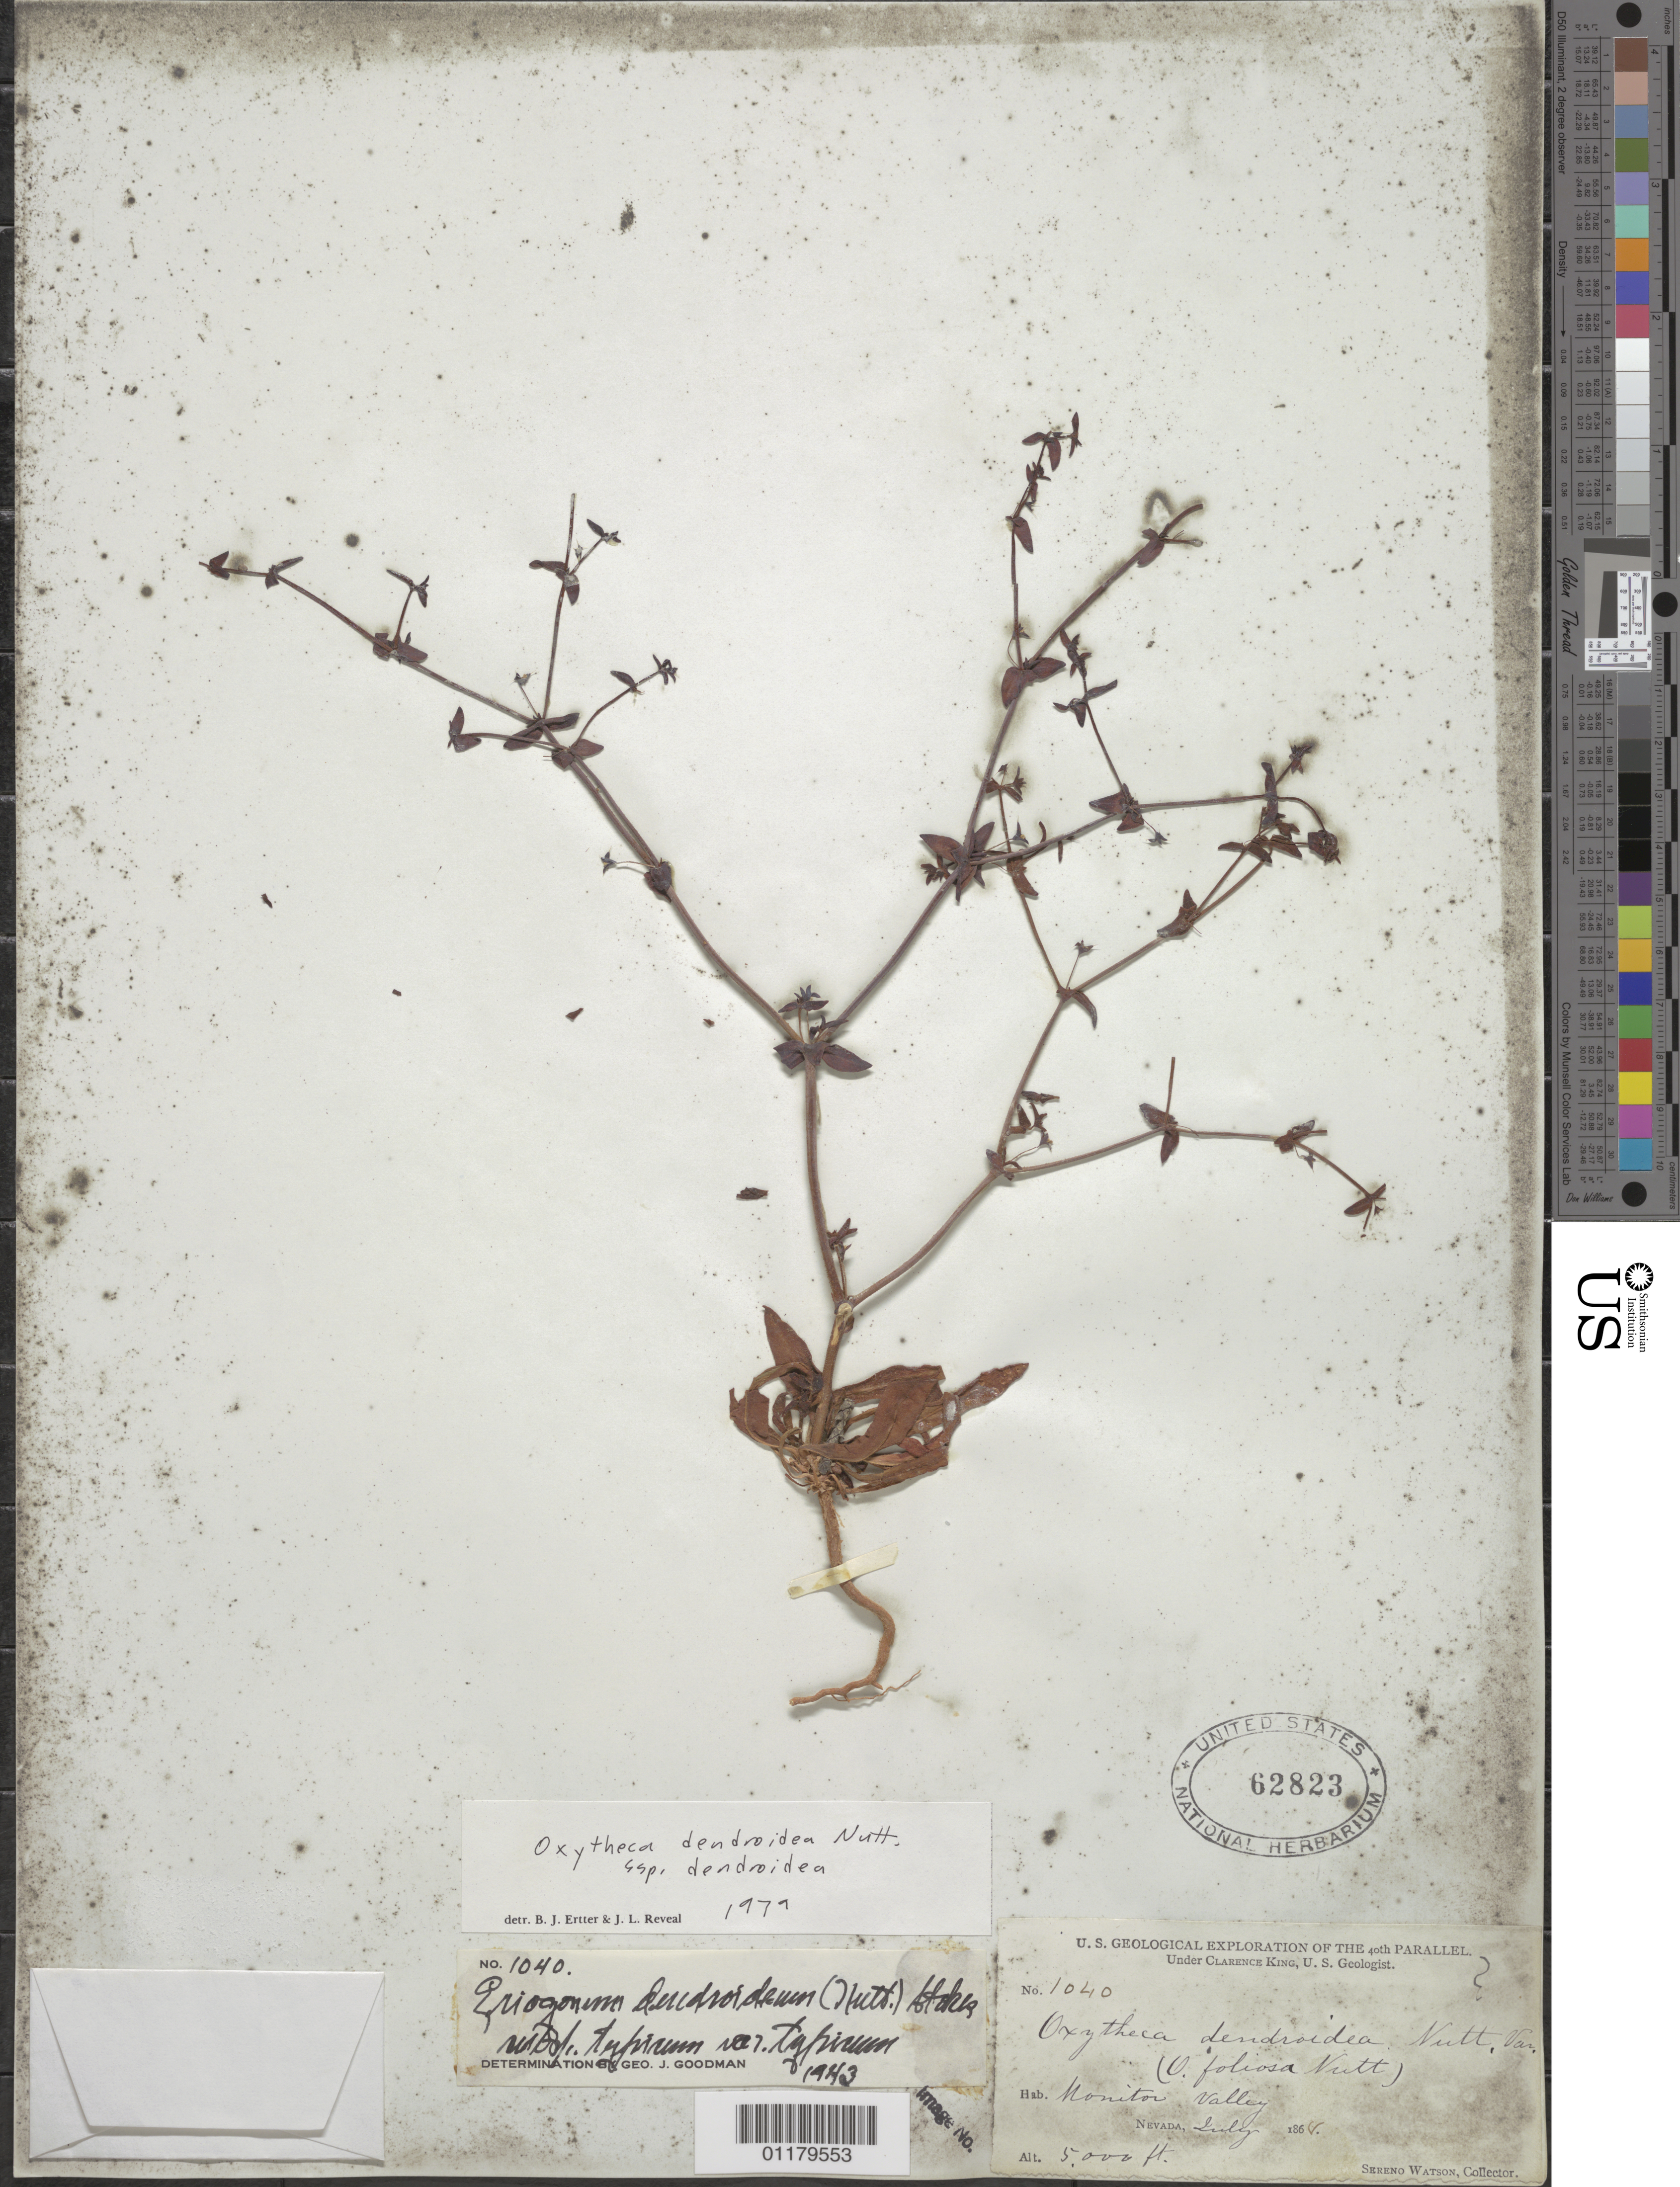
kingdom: Plantae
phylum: Tracheophyta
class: Magnoliopsida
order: Caryophyllales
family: Polygonaceae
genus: Oxytheca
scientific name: Oxytheca dendroidea subsp. dendroidea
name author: Nutt.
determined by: Reveal, J. L.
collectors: S. Watson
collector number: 1040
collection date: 1868-07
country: United States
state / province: Nevada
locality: Monitor Valley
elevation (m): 1524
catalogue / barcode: US 62823